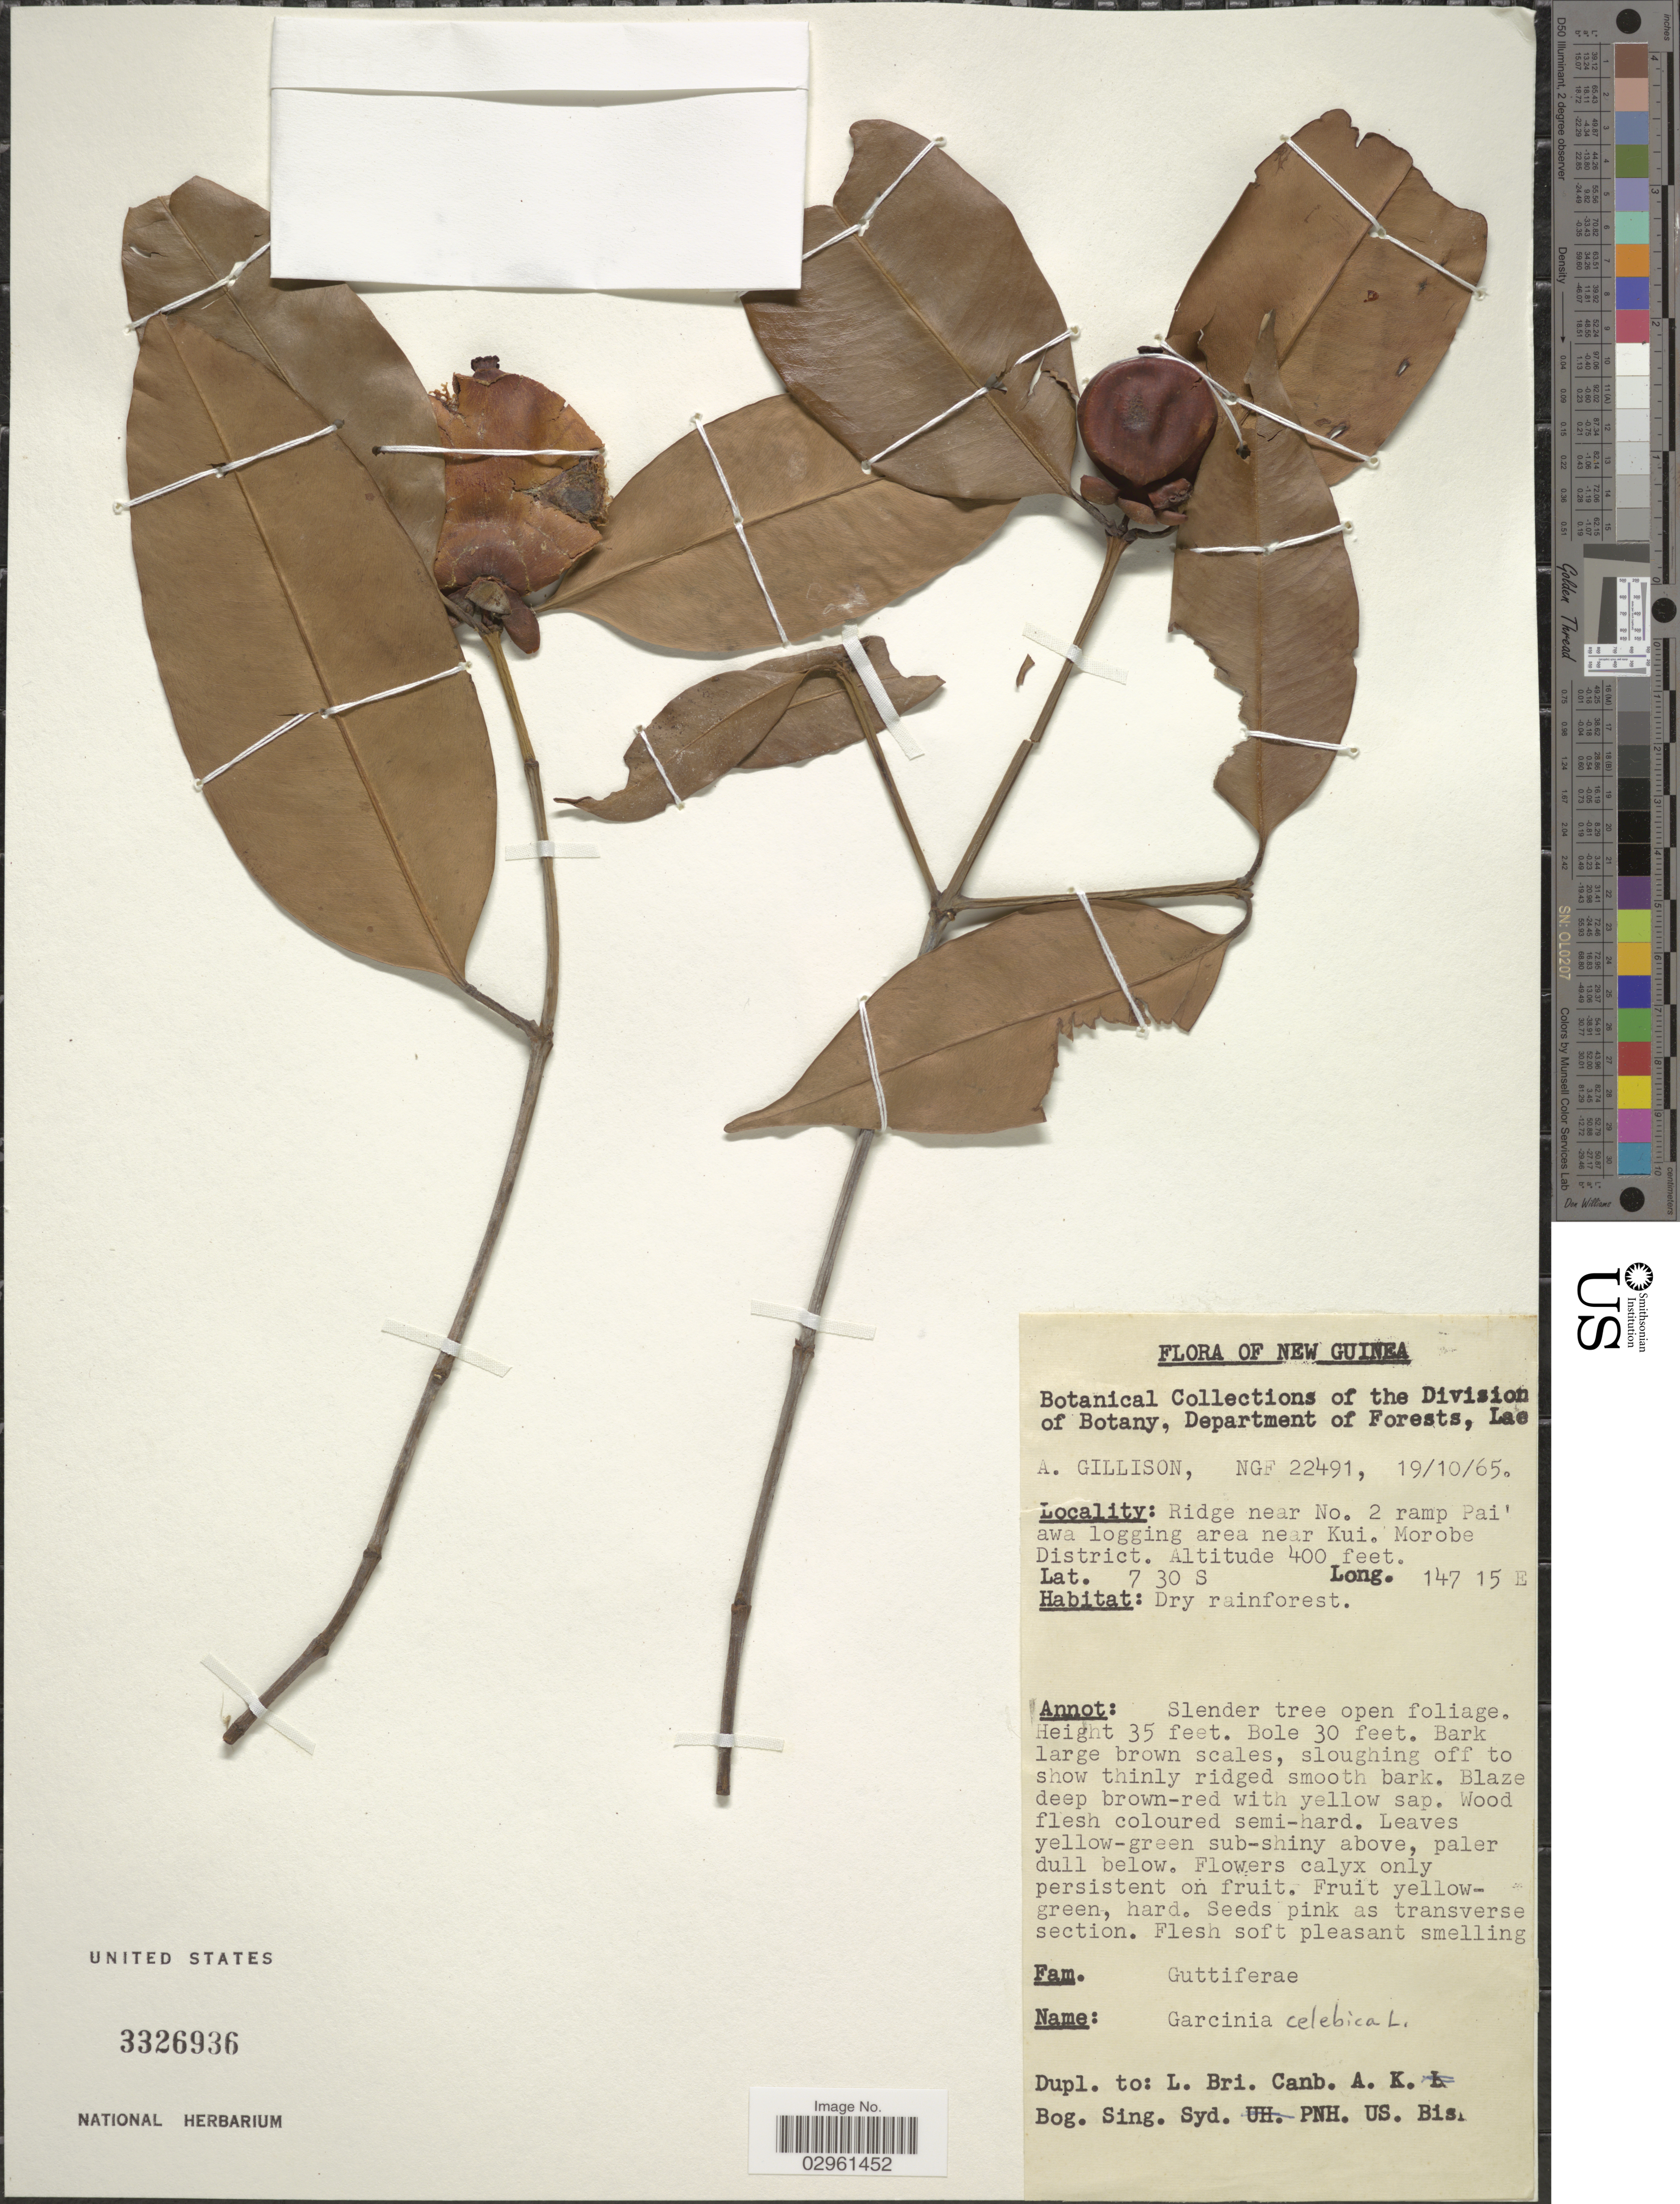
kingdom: Plantae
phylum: Tracheophyta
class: Magnoliopsida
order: Malpighiales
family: Clusiaceae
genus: Garcinia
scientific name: Garcinia celebica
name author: L.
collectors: A. Gillison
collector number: NGF22491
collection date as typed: Transcribed d/m/y: 19/10/65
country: Papua New Guinea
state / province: Morobe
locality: New Guinea, ridge near No. 2 ramp Pai'awa logging area near Kui.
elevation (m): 122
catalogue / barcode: US 3326936